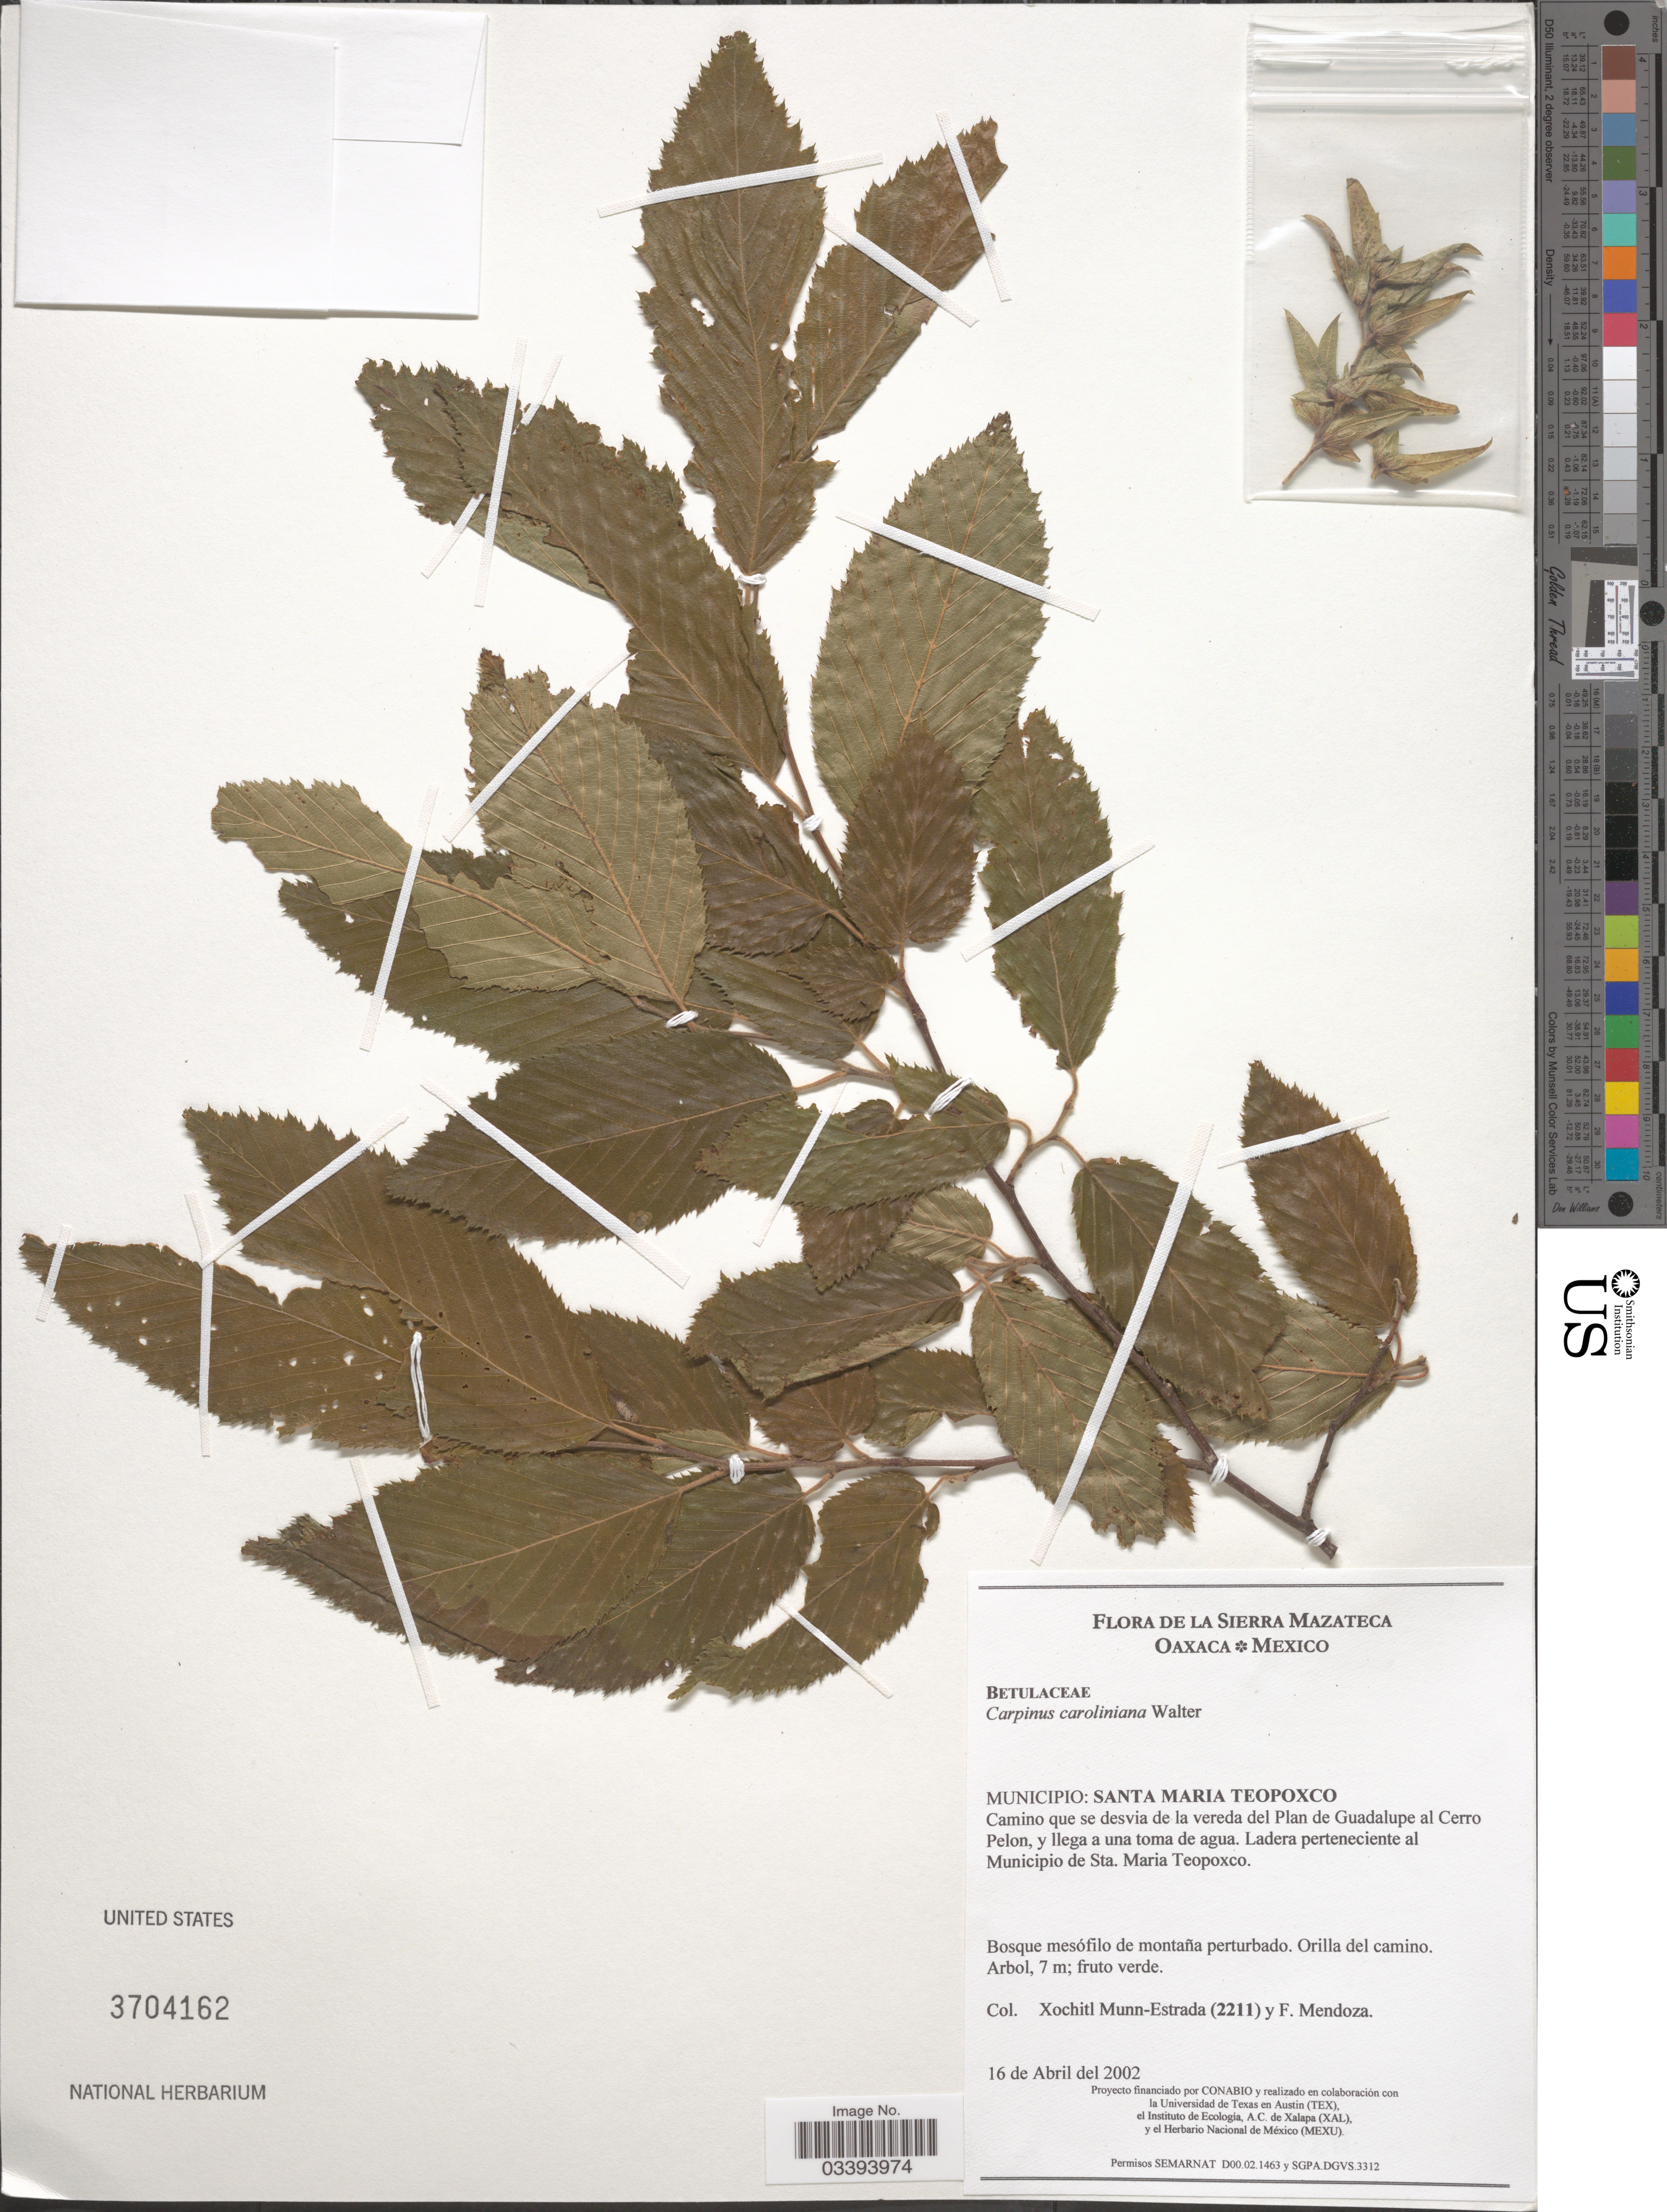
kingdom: Plantae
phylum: Tracheophyta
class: Magnoliopsida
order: Fagales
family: Betulaceae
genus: Carpinus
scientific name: Carpinus caroliniana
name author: Walter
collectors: X. Munn-Estrada & F. Mendoza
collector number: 2211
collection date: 2002-04-16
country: Mexico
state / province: Oaxaca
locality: La Sierra Mazateca. Municipio: Santa Maria Teopoxco. Camino que se desvia de la vereda del Plan de Guadalupe al Cerro Pelon, y llega a una toma de agua. Ladera perteneciente al Municipio de Sta. Maria Teopoxco.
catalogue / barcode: US 3704162